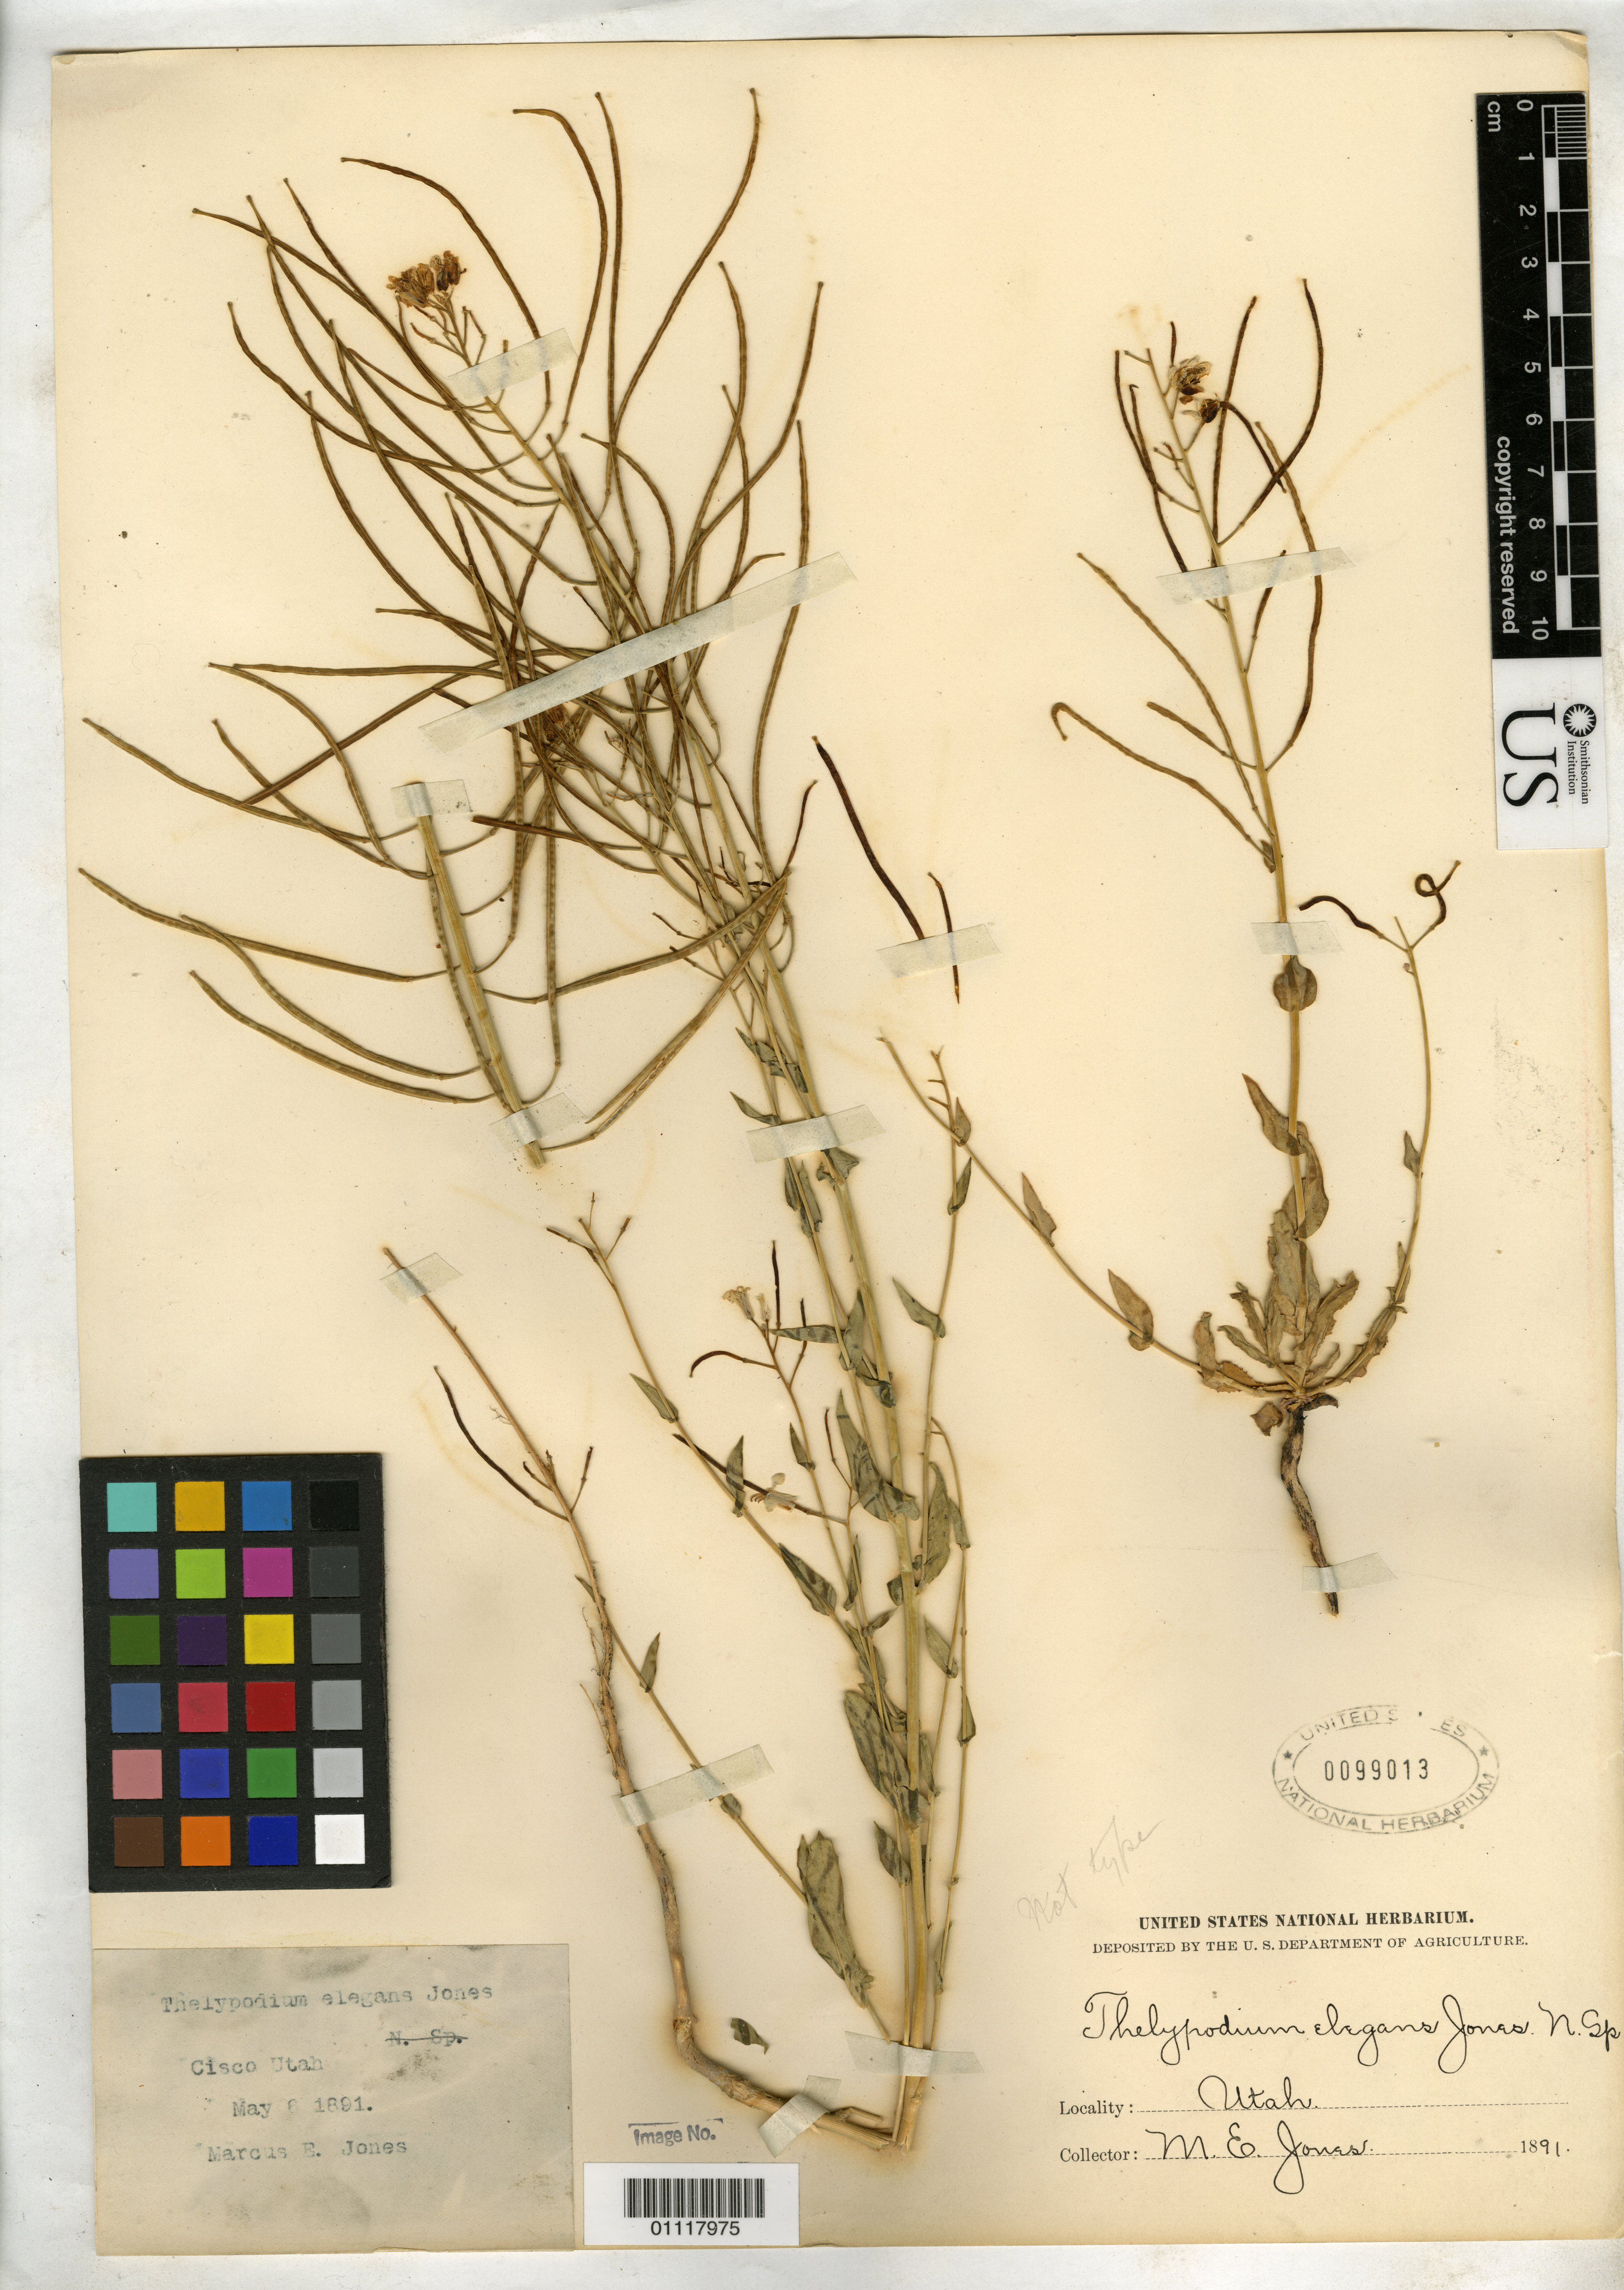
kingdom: Plantae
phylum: Tracheophyta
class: Magnoliopsida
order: Brassicales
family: Brassicaceae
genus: Thelypodium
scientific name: Thelypodium elegans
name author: M.E. Jones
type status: Possible Syntype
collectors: M. E. Jones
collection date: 1891-05-06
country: United States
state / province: Utah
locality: Cisco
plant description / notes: Protologue, "Westwater, Colorado, May 7, 1891, also adjoining Utah."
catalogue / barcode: US 99013